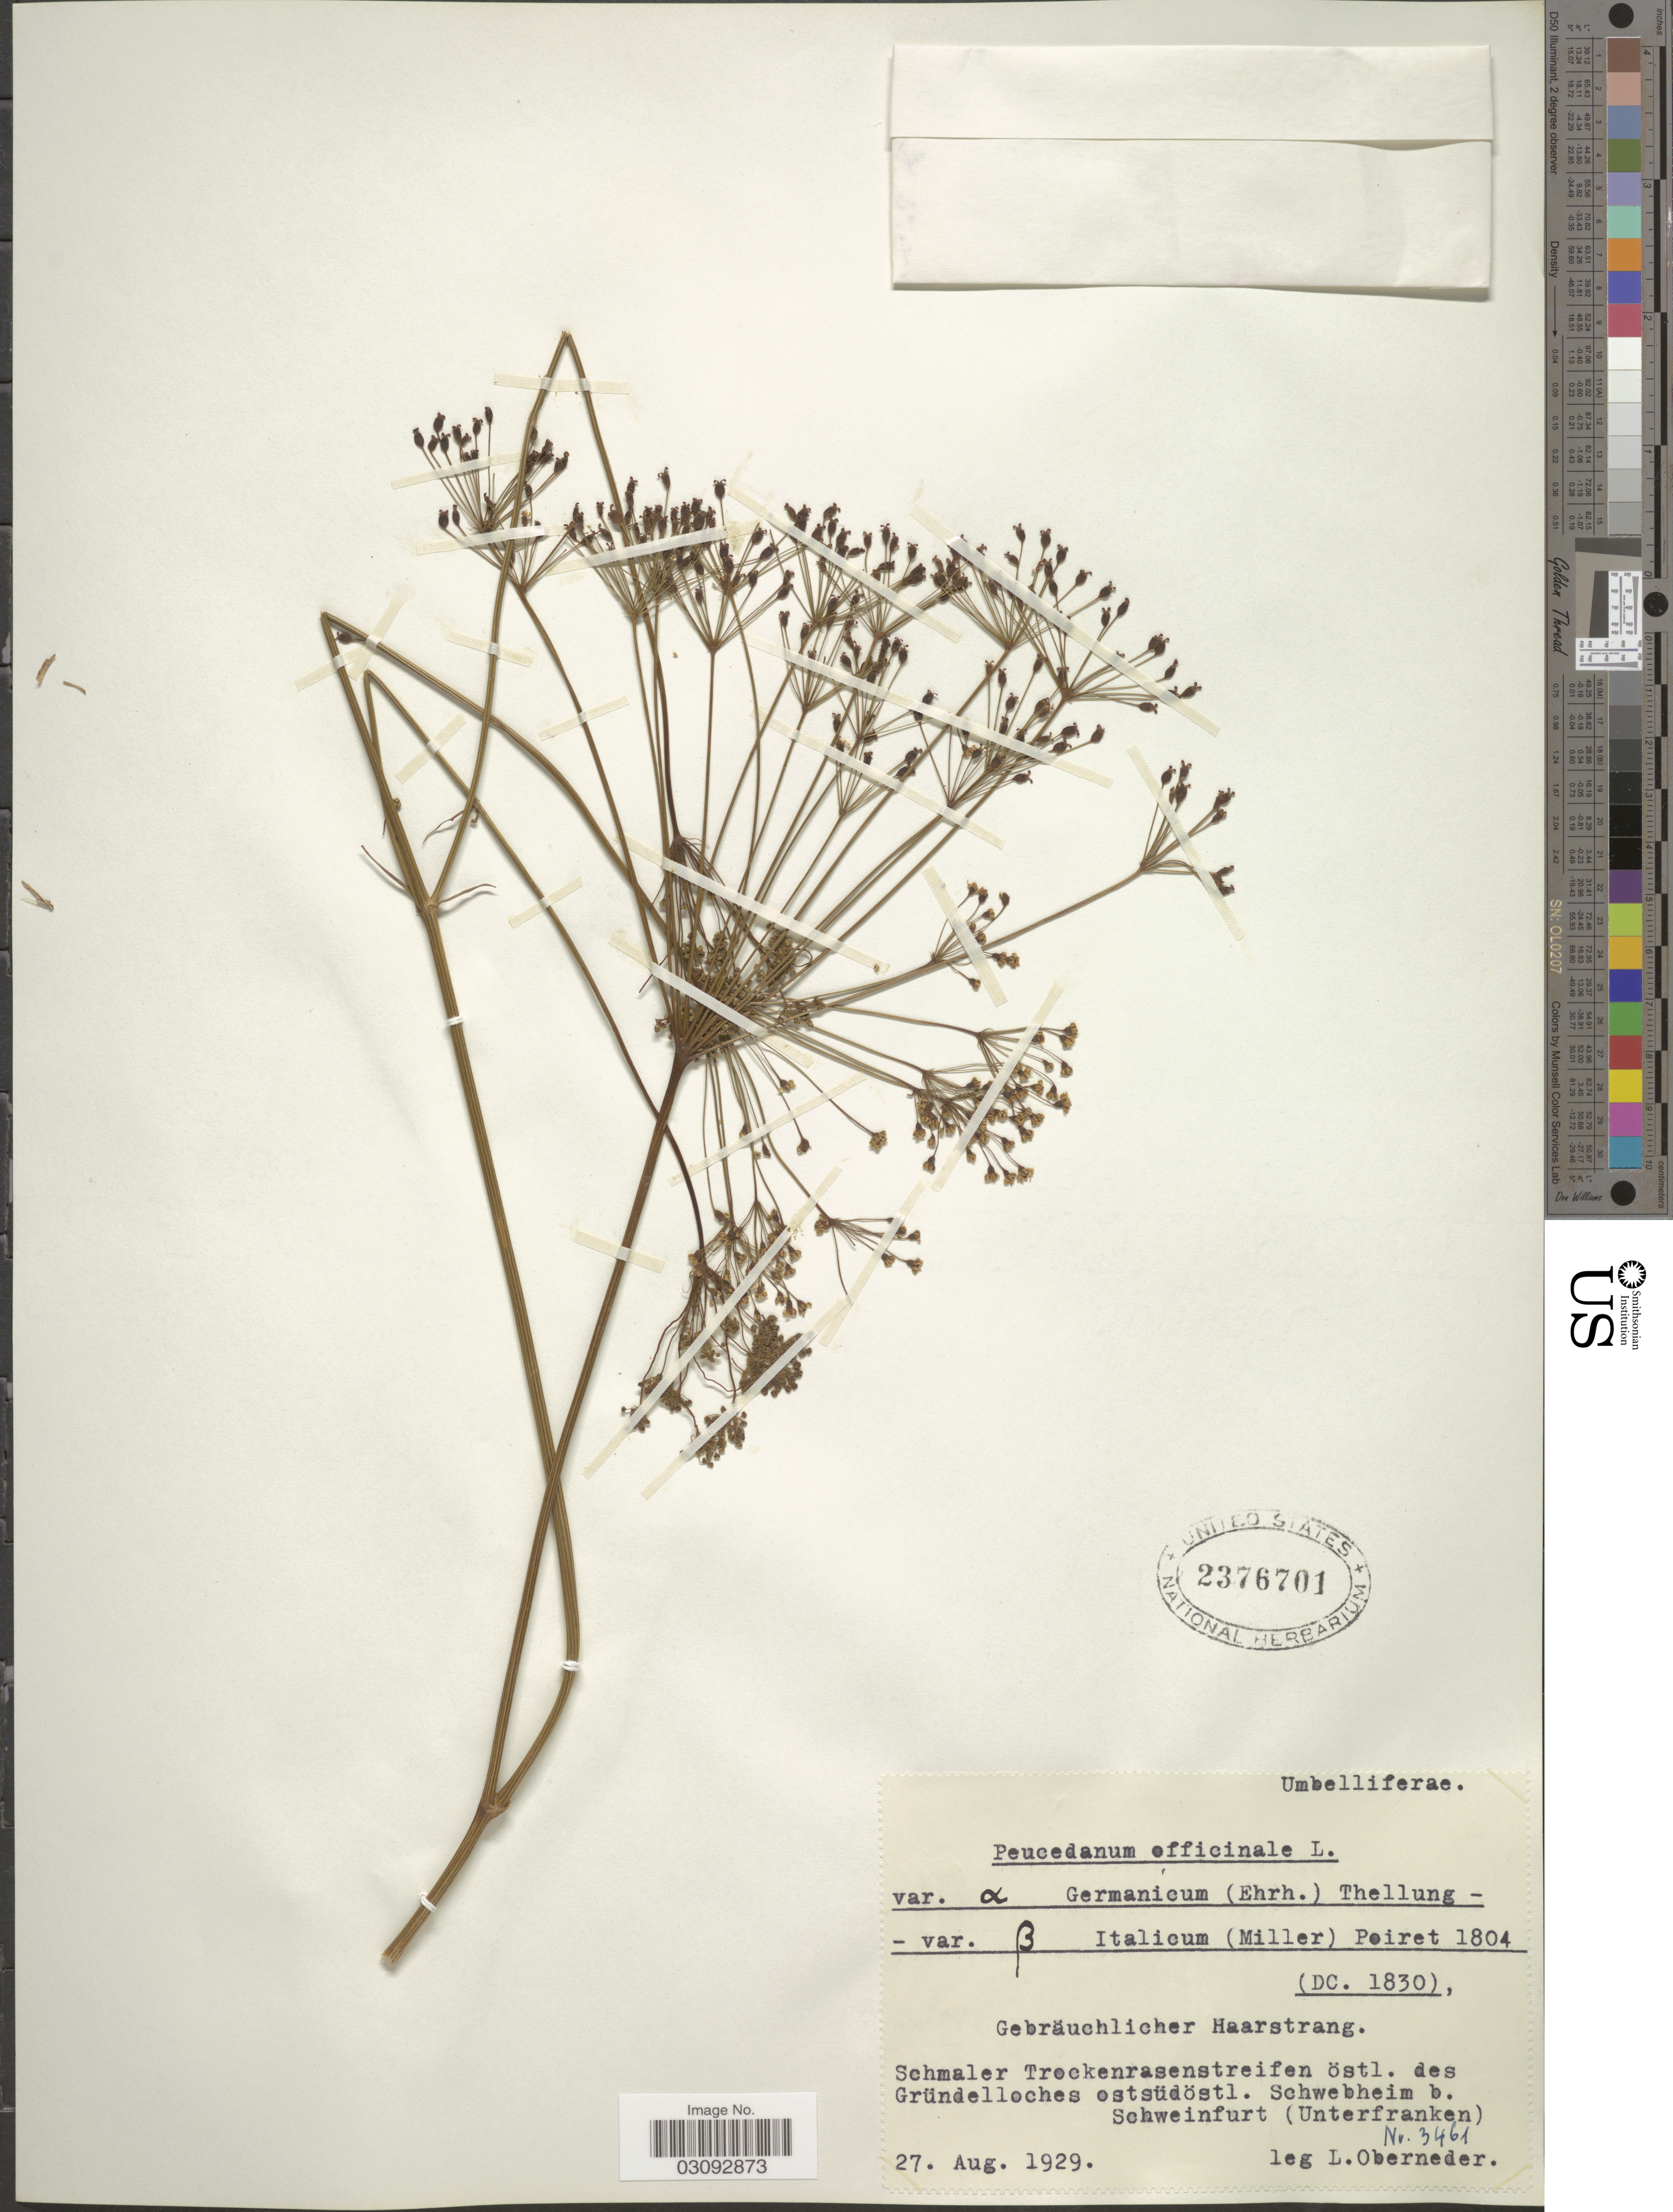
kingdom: Plantae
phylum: Tracheophyta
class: Magnoliopsida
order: Apiales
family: Apiaceae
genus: Peucedanum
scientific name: Peucedanum officinale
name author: L.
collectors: L. Oberneder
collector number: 3461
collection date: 1929-08-27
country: Germany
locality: Schmaler Trockenrasenstreifen östl. des Gründelloches ostsüdöstl. Schwebheim b. Schweinfurt (Unterfranken).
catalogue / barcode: US 2376701